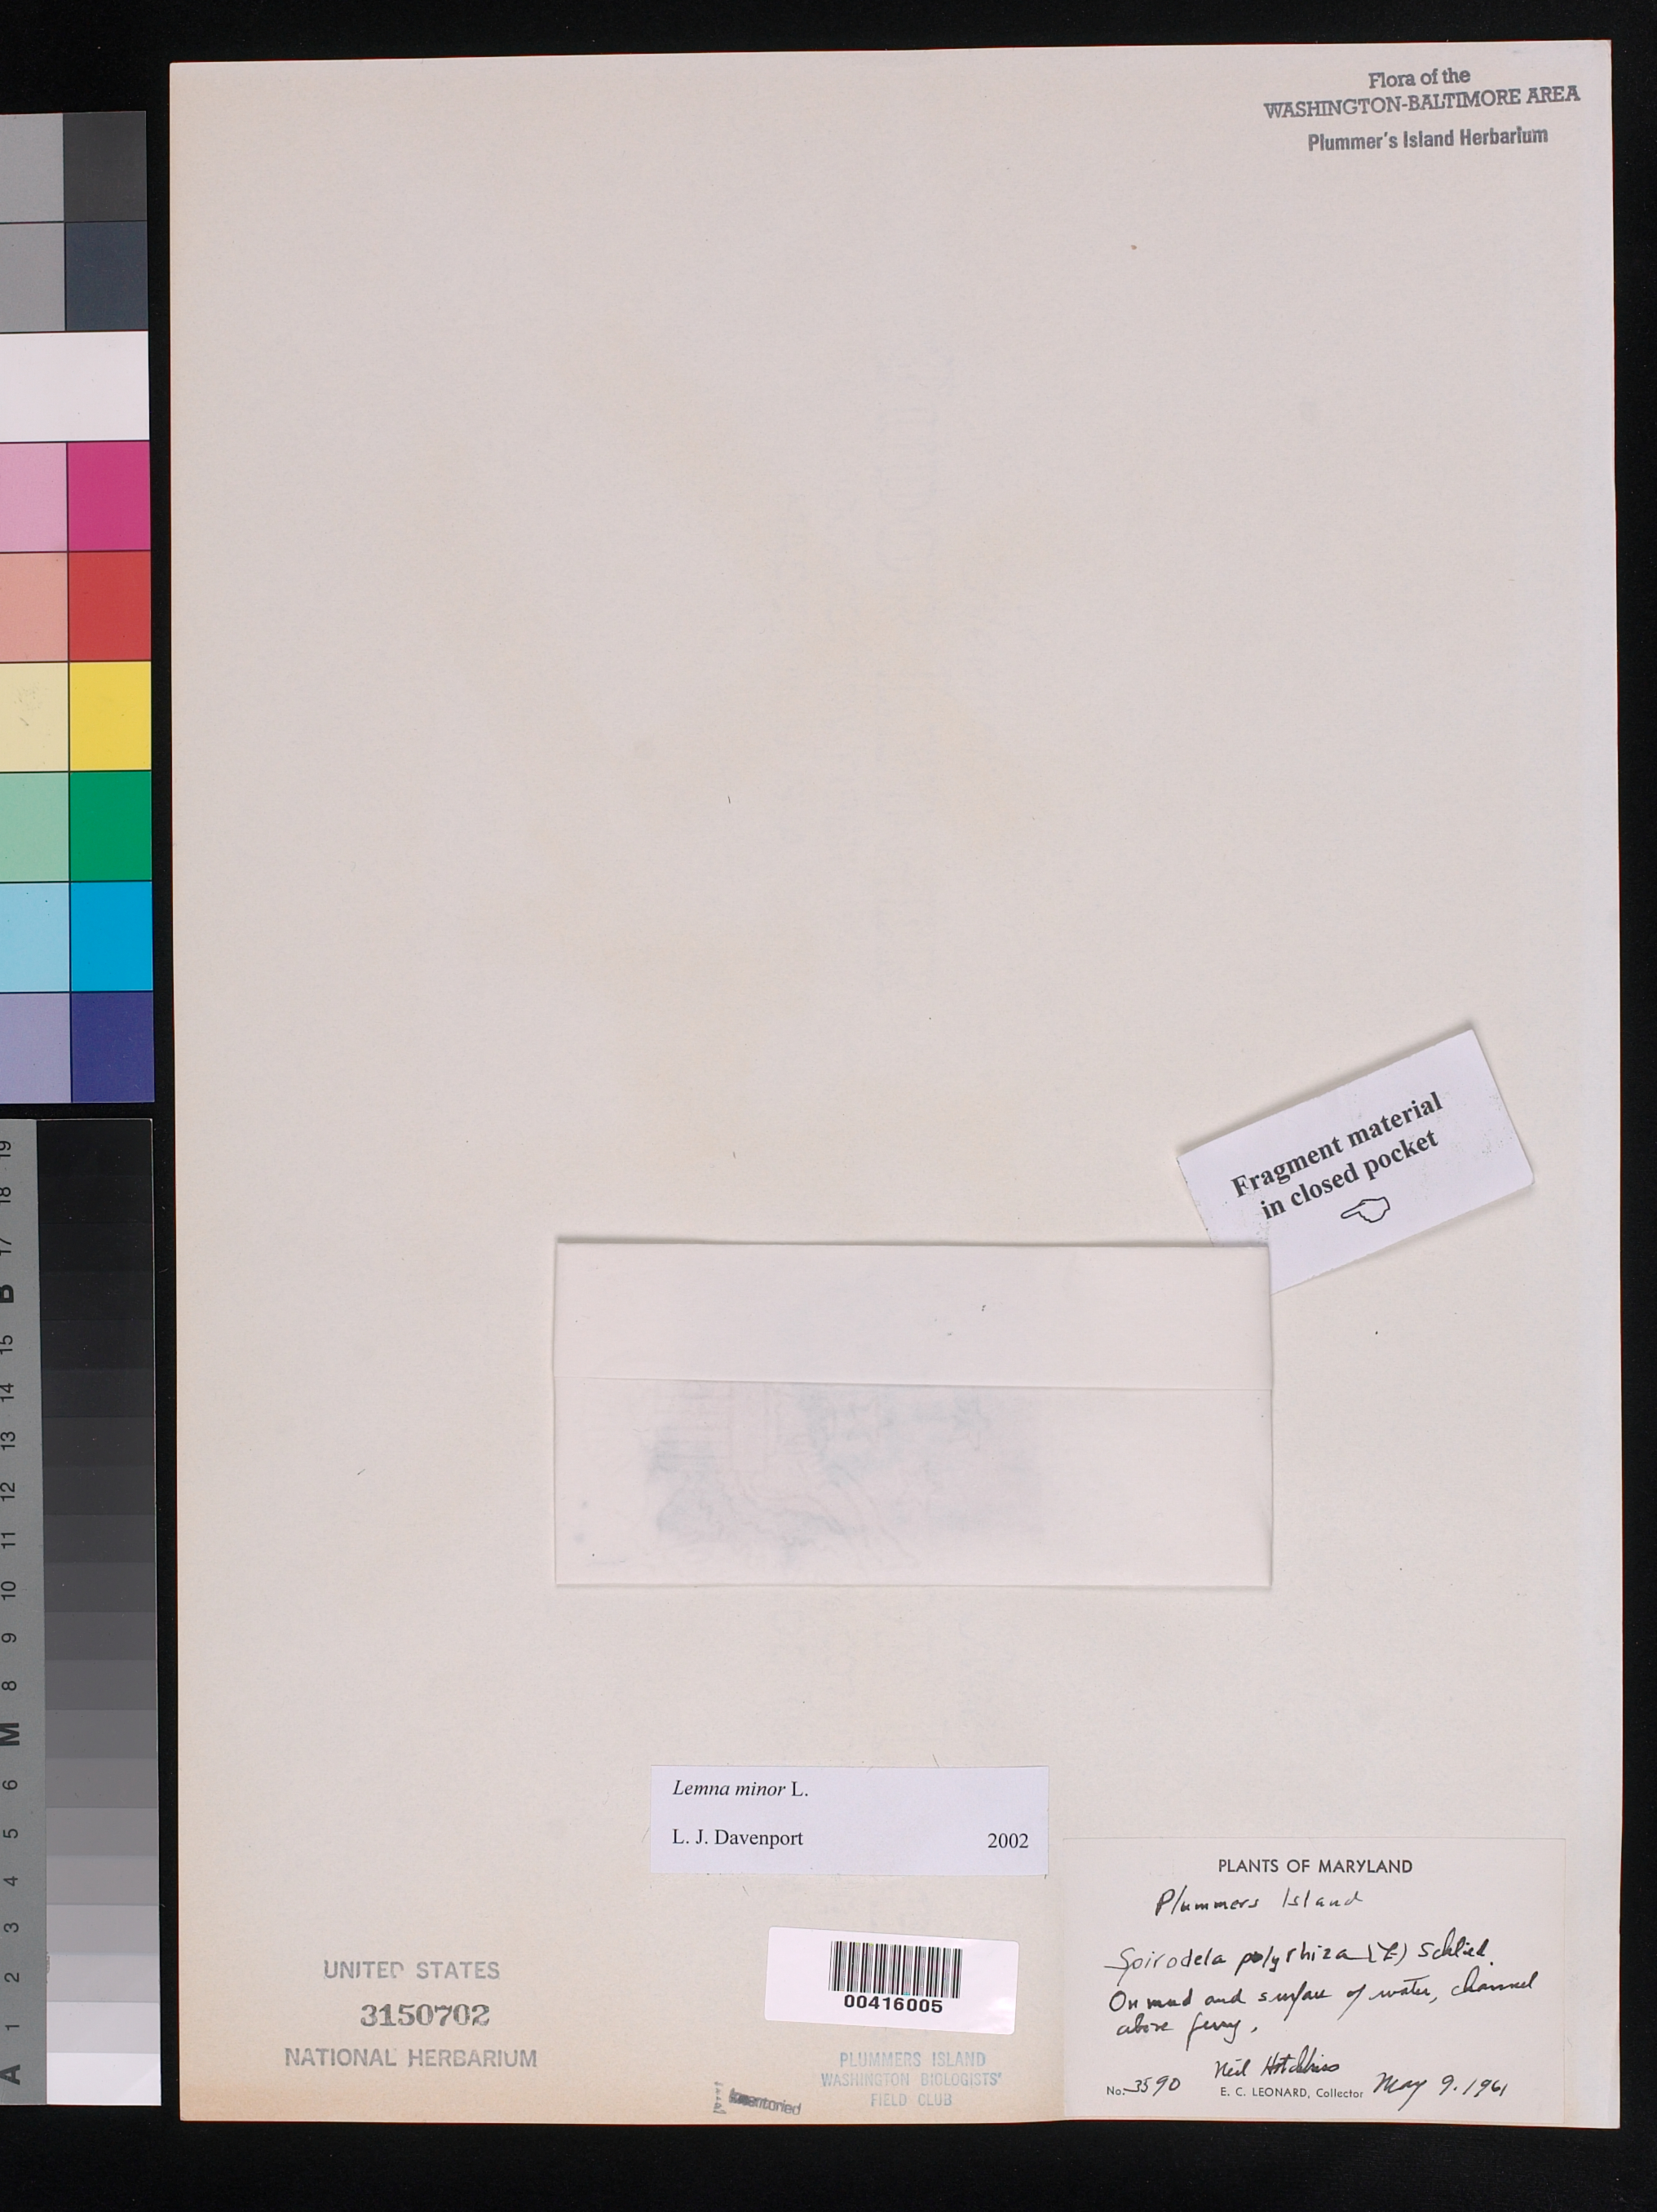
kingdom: Plantae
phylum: Tracheophyta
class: Liliopsida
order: Alismatales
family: Araceae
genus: Lemna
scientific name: Lemna minor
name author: L.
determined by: Davenport, L. J.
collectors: E. C. Leonard & N. Hotchkiss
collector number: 3590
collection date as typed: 09 May 1961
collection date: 1961-05-09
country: United States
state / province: Maryland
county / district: Montgomery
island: Plummers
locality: Plummer's Island; channel above Ferry C. & O. Canal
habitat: On mud and surface of water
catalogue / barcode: US 3150702